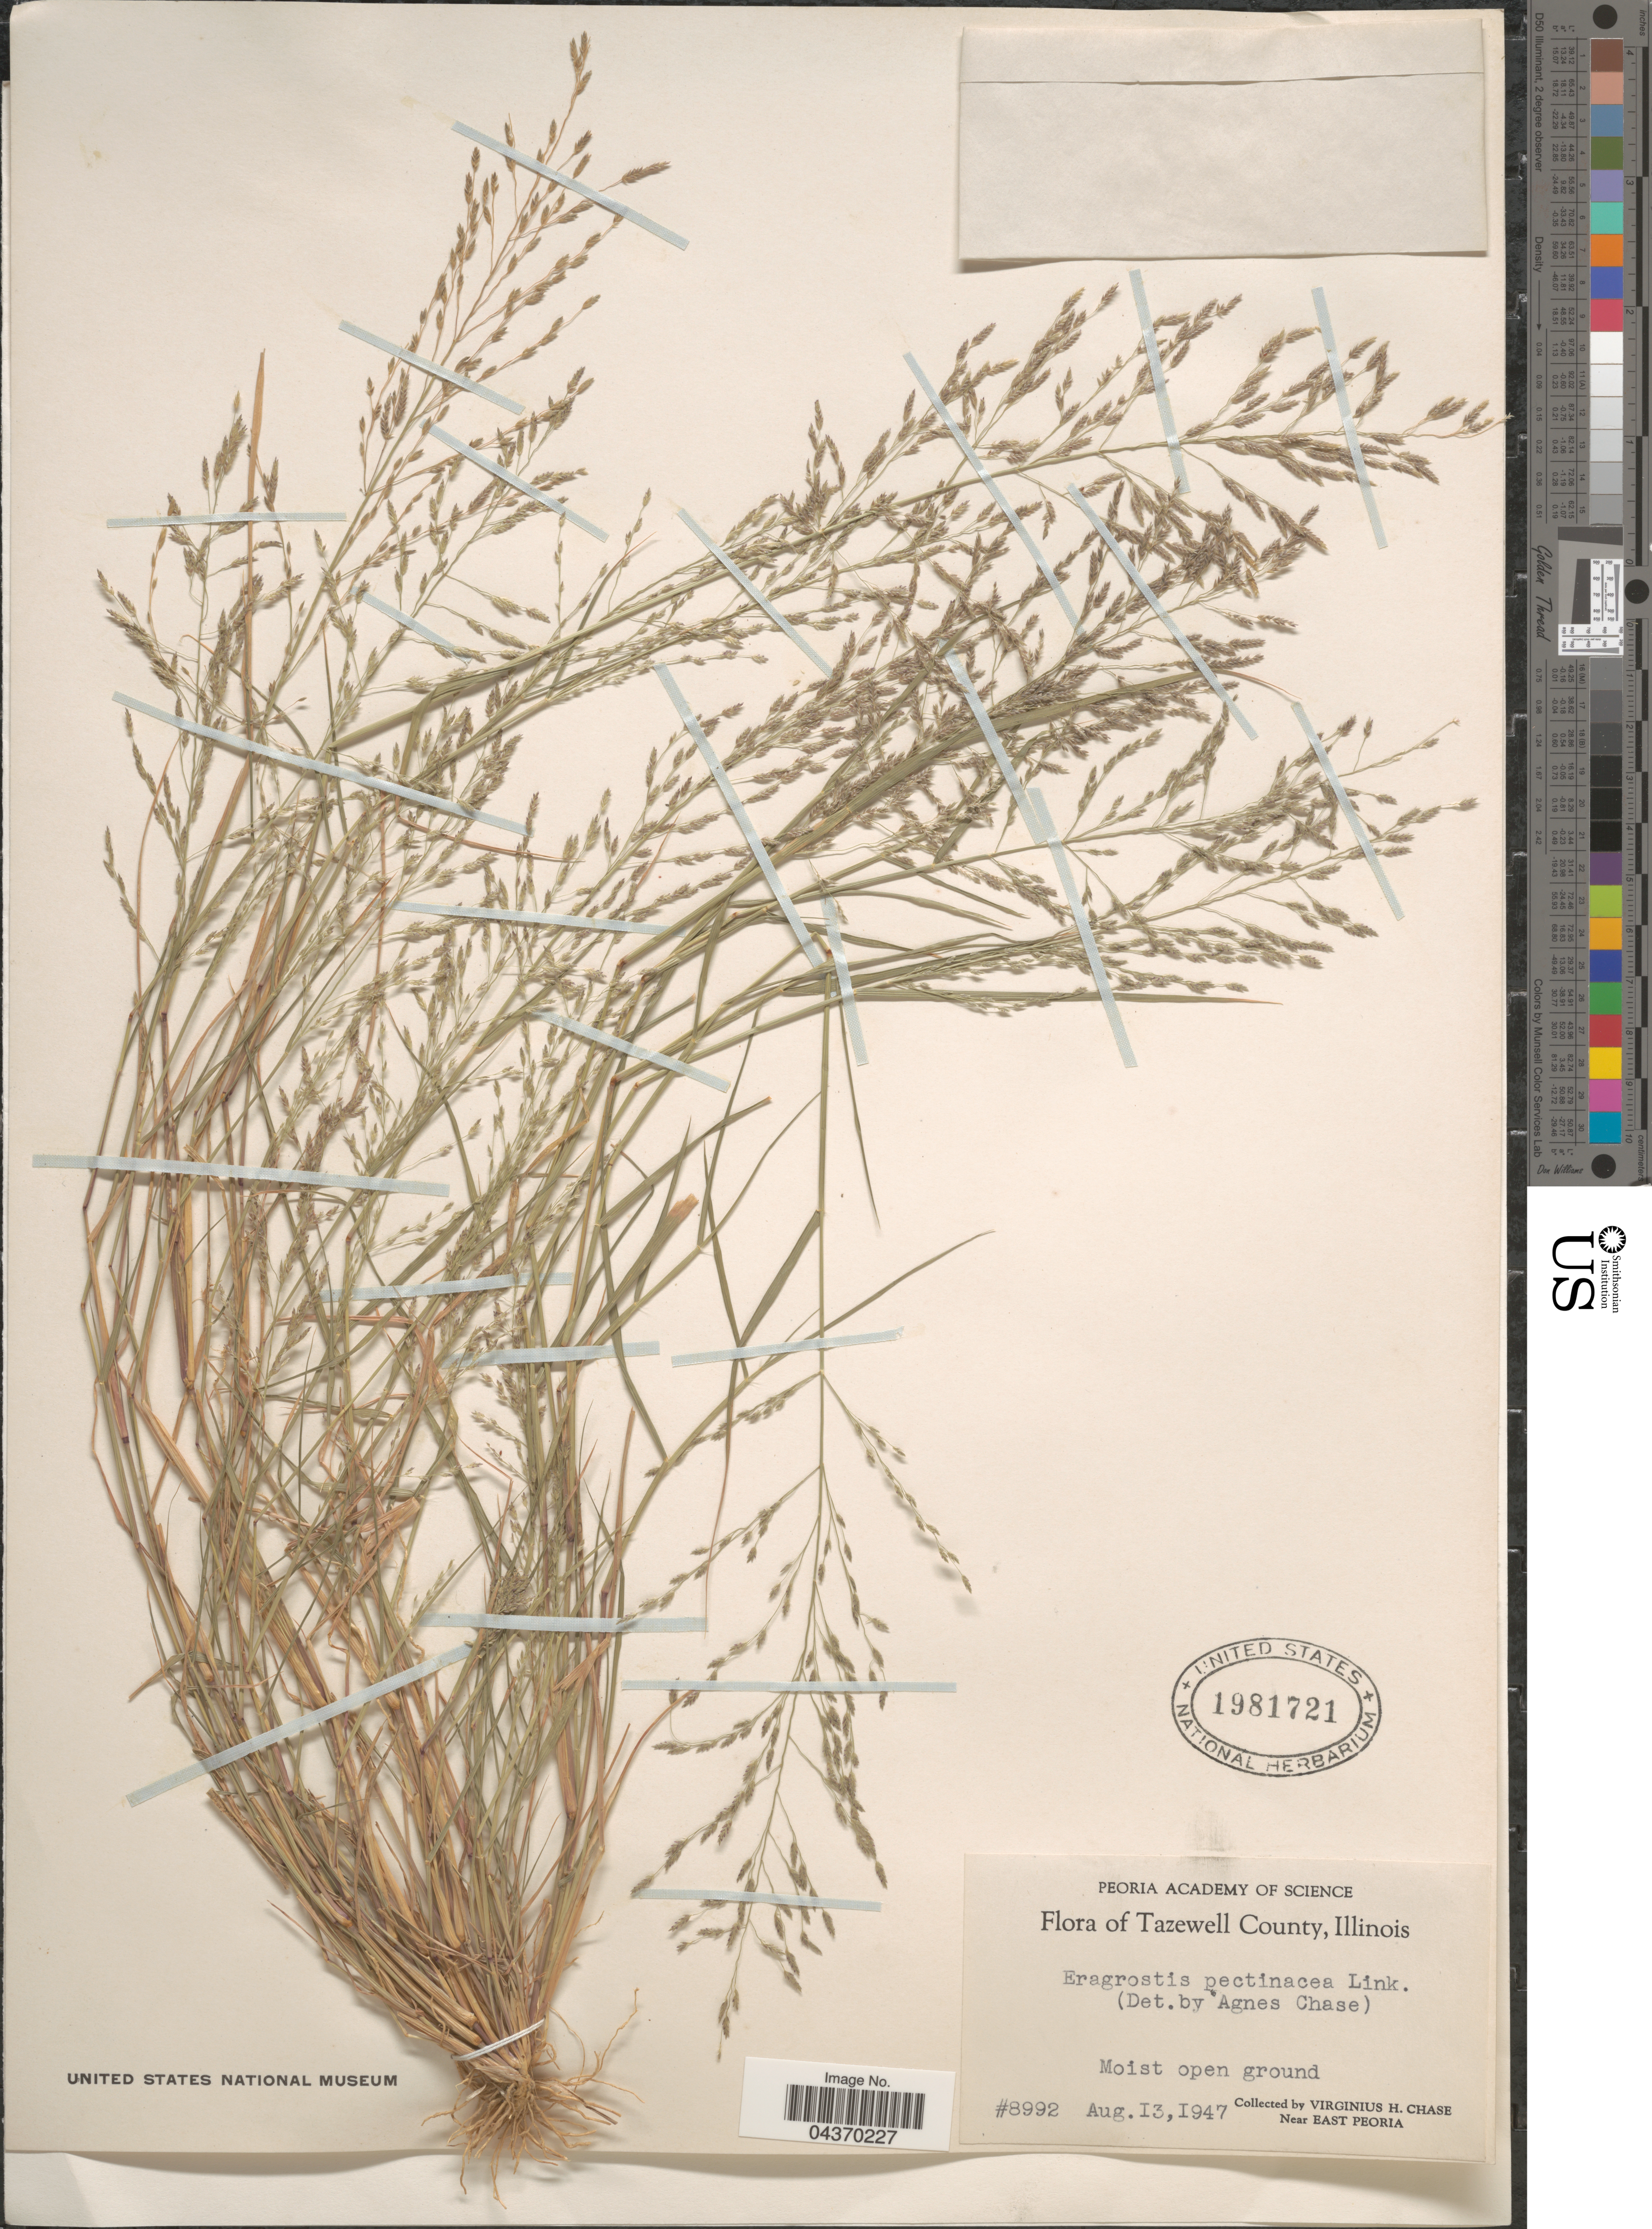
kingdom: Plantae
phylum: Tracheophyta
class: Liliopsida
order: Poales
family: Poaceae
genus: Eragrostis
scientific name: Eragrostis pectinacea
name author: (Michx.) Nees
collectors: V. H. Chase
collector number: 8992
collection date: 1947-08-13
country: United States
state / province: Illinois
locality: Tazewell County. Near Peoria.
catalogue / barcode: US 1981721